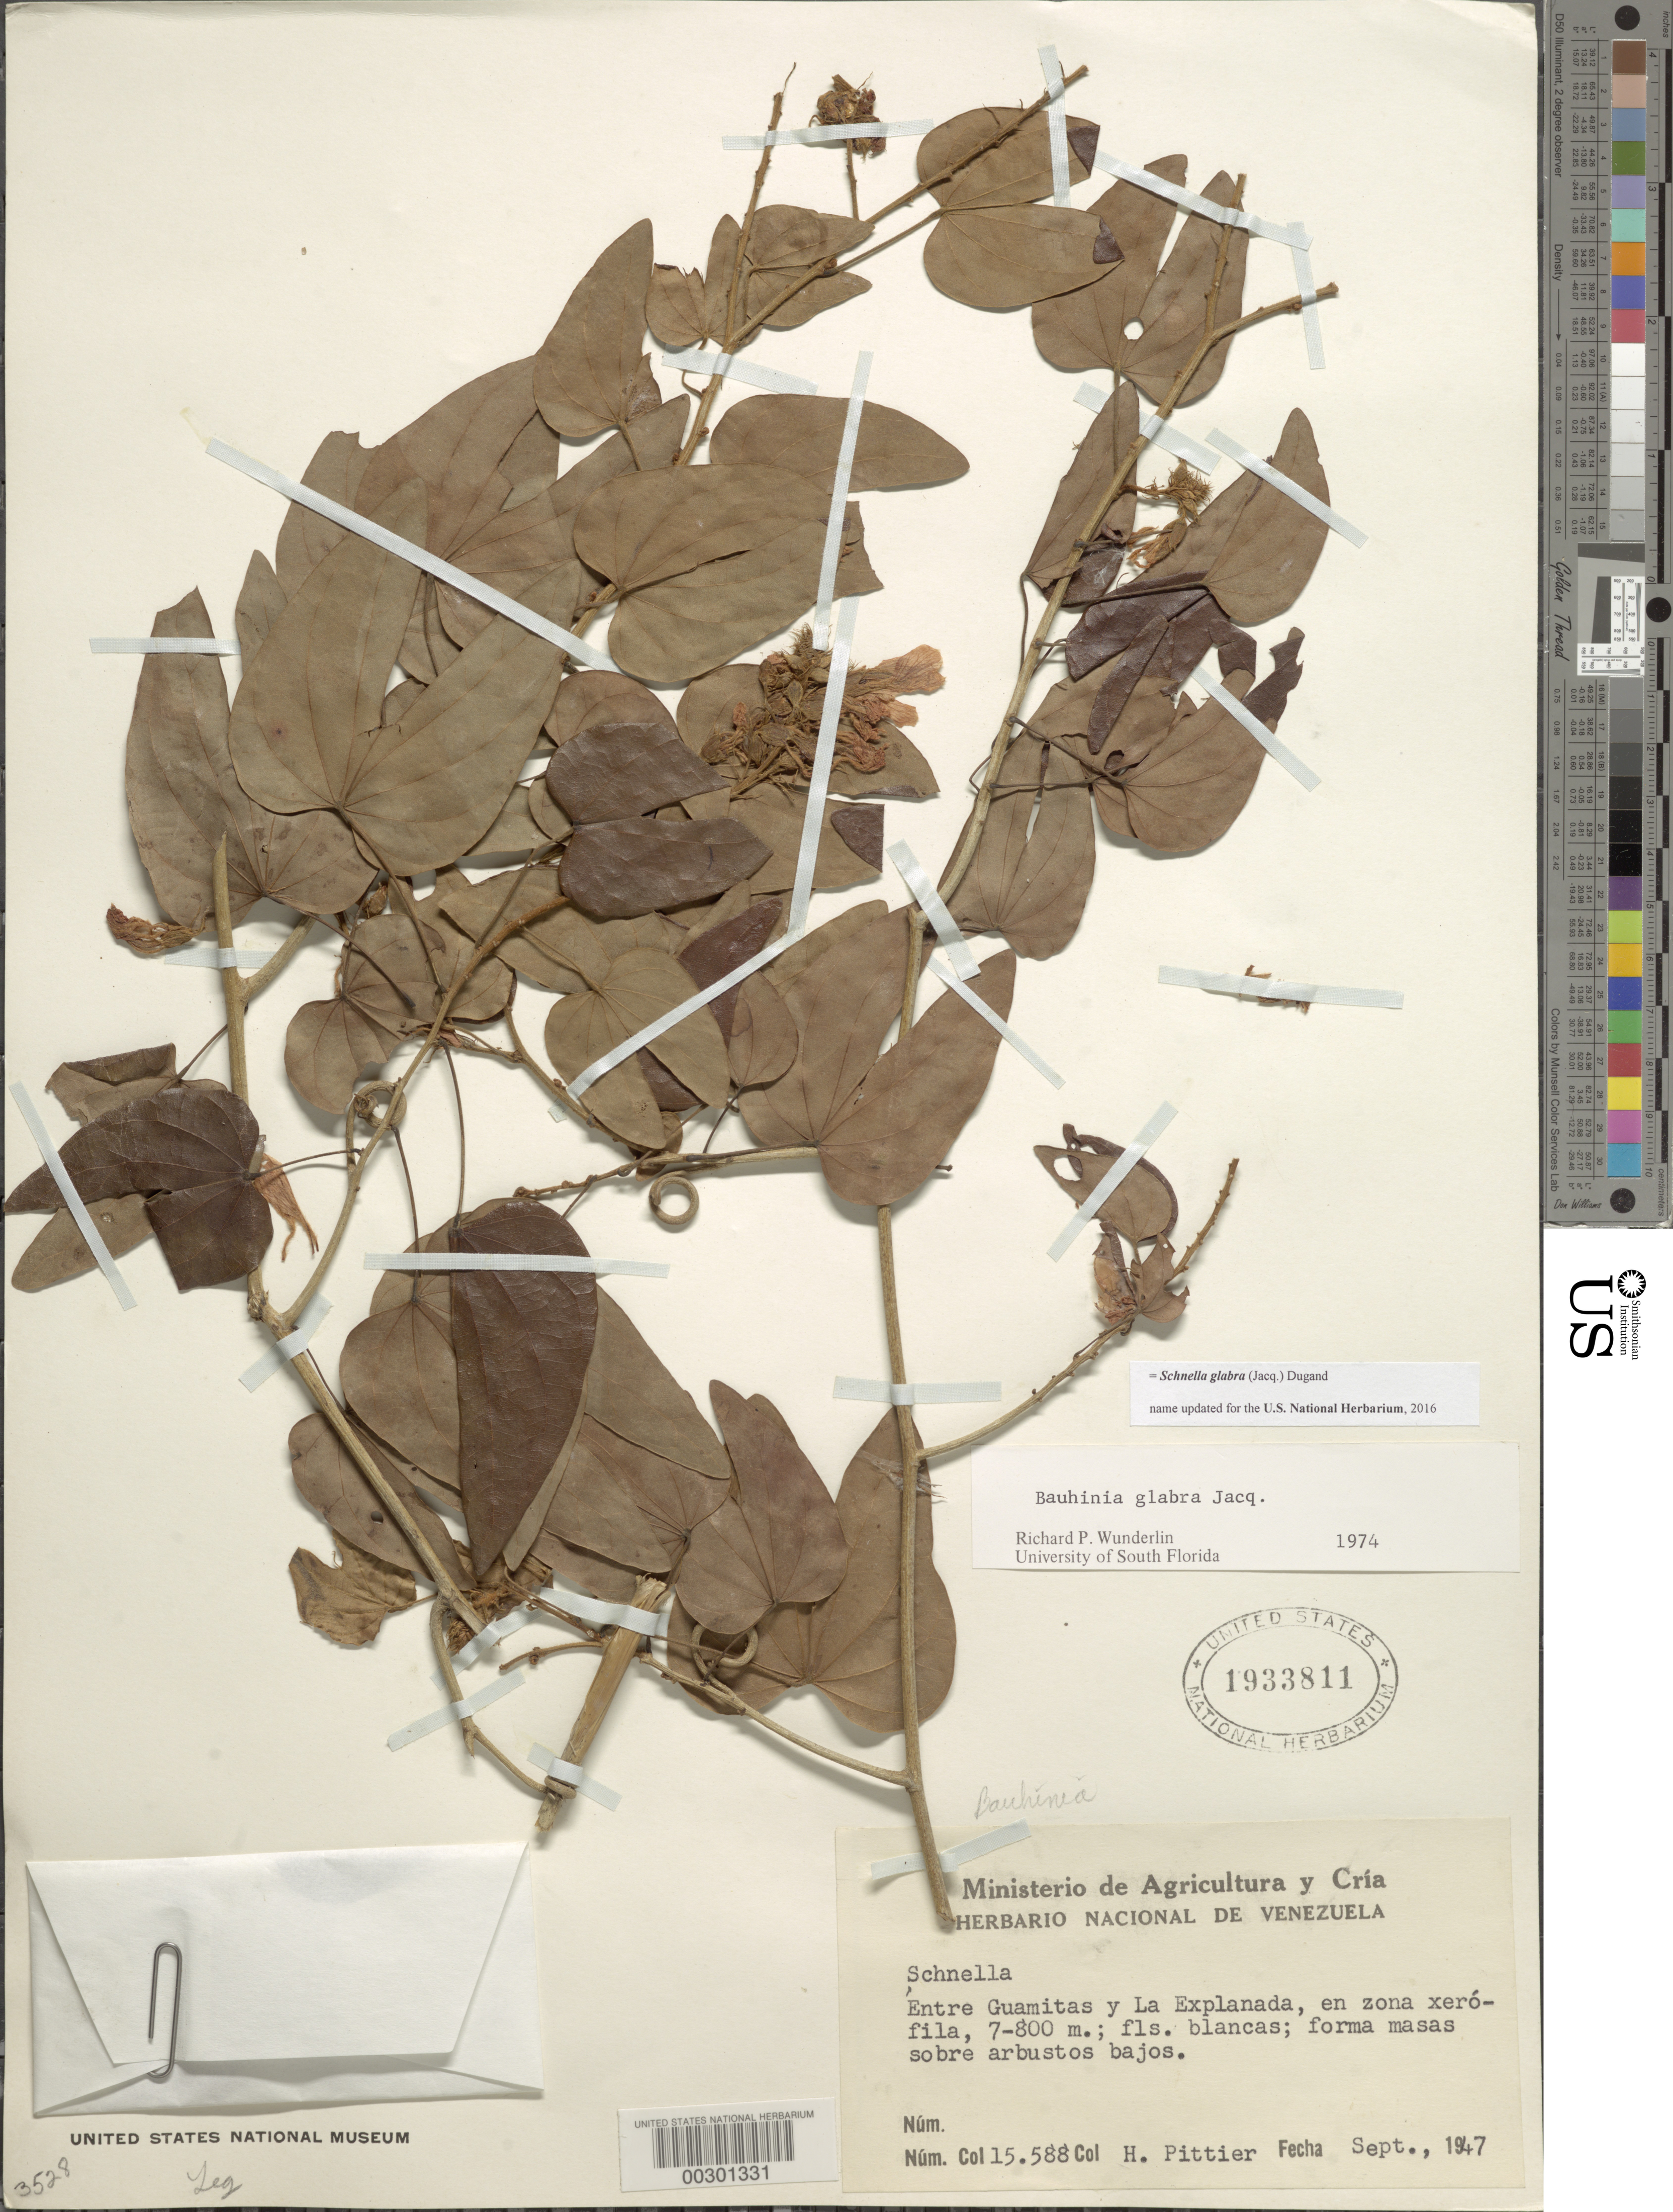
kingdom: Plantae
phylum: Tracheophyta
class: Magnoliopsida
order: Fabales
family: Fabaceae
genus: Schnella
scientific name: Schnella glabra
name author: (Jacq.) Dugand G.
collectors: H. F. Pittier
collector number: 15588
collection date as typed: Sep 1947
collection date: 1947-09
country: Venezuela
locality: Between guamitas and la explanda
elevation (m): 700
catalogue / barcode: US 1933811